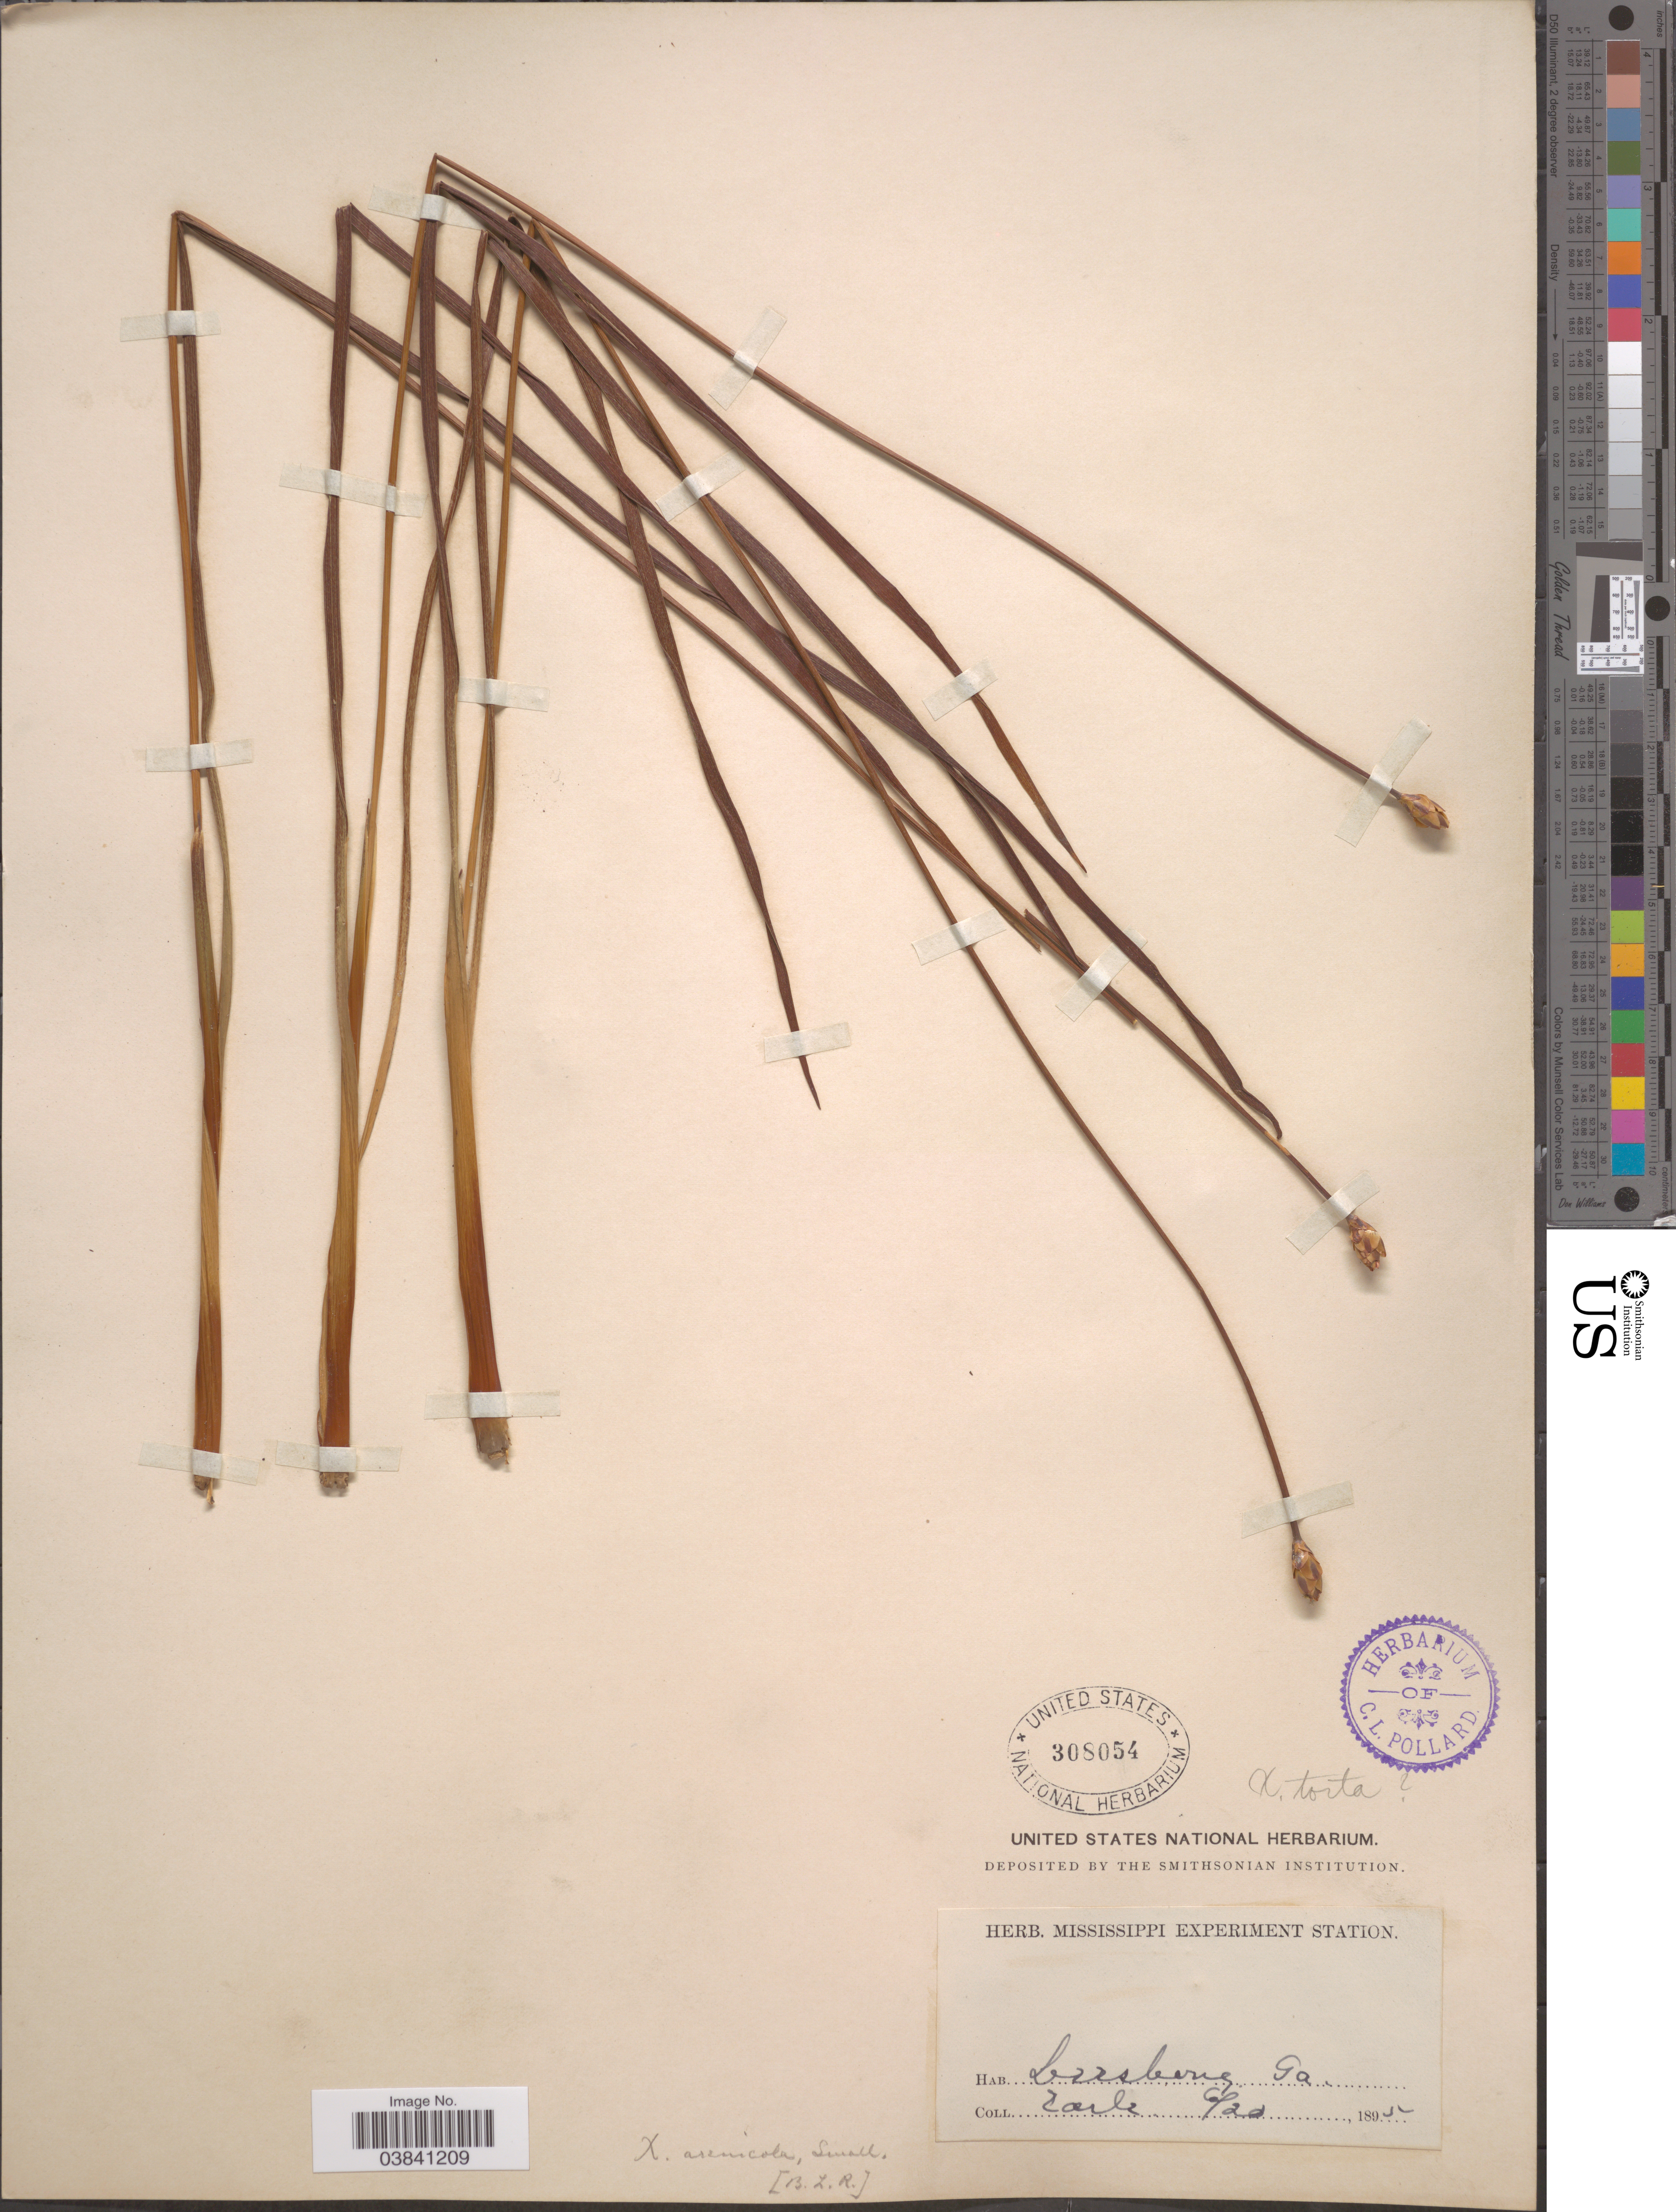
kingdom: Plantae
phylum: Tracheophyta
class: Liliopsida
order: Poales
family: Xyridaceae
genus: Xyris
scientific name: Xyris caroliniana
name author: Walter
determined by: Strong, Mark T., (BOT), Smithsonian Institution - National Museum of Natural History (UNITED STATES)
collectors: -. Earle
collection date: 1895-06-20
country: United States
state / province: Georgia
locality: Leesburg.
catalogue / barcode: US 308054